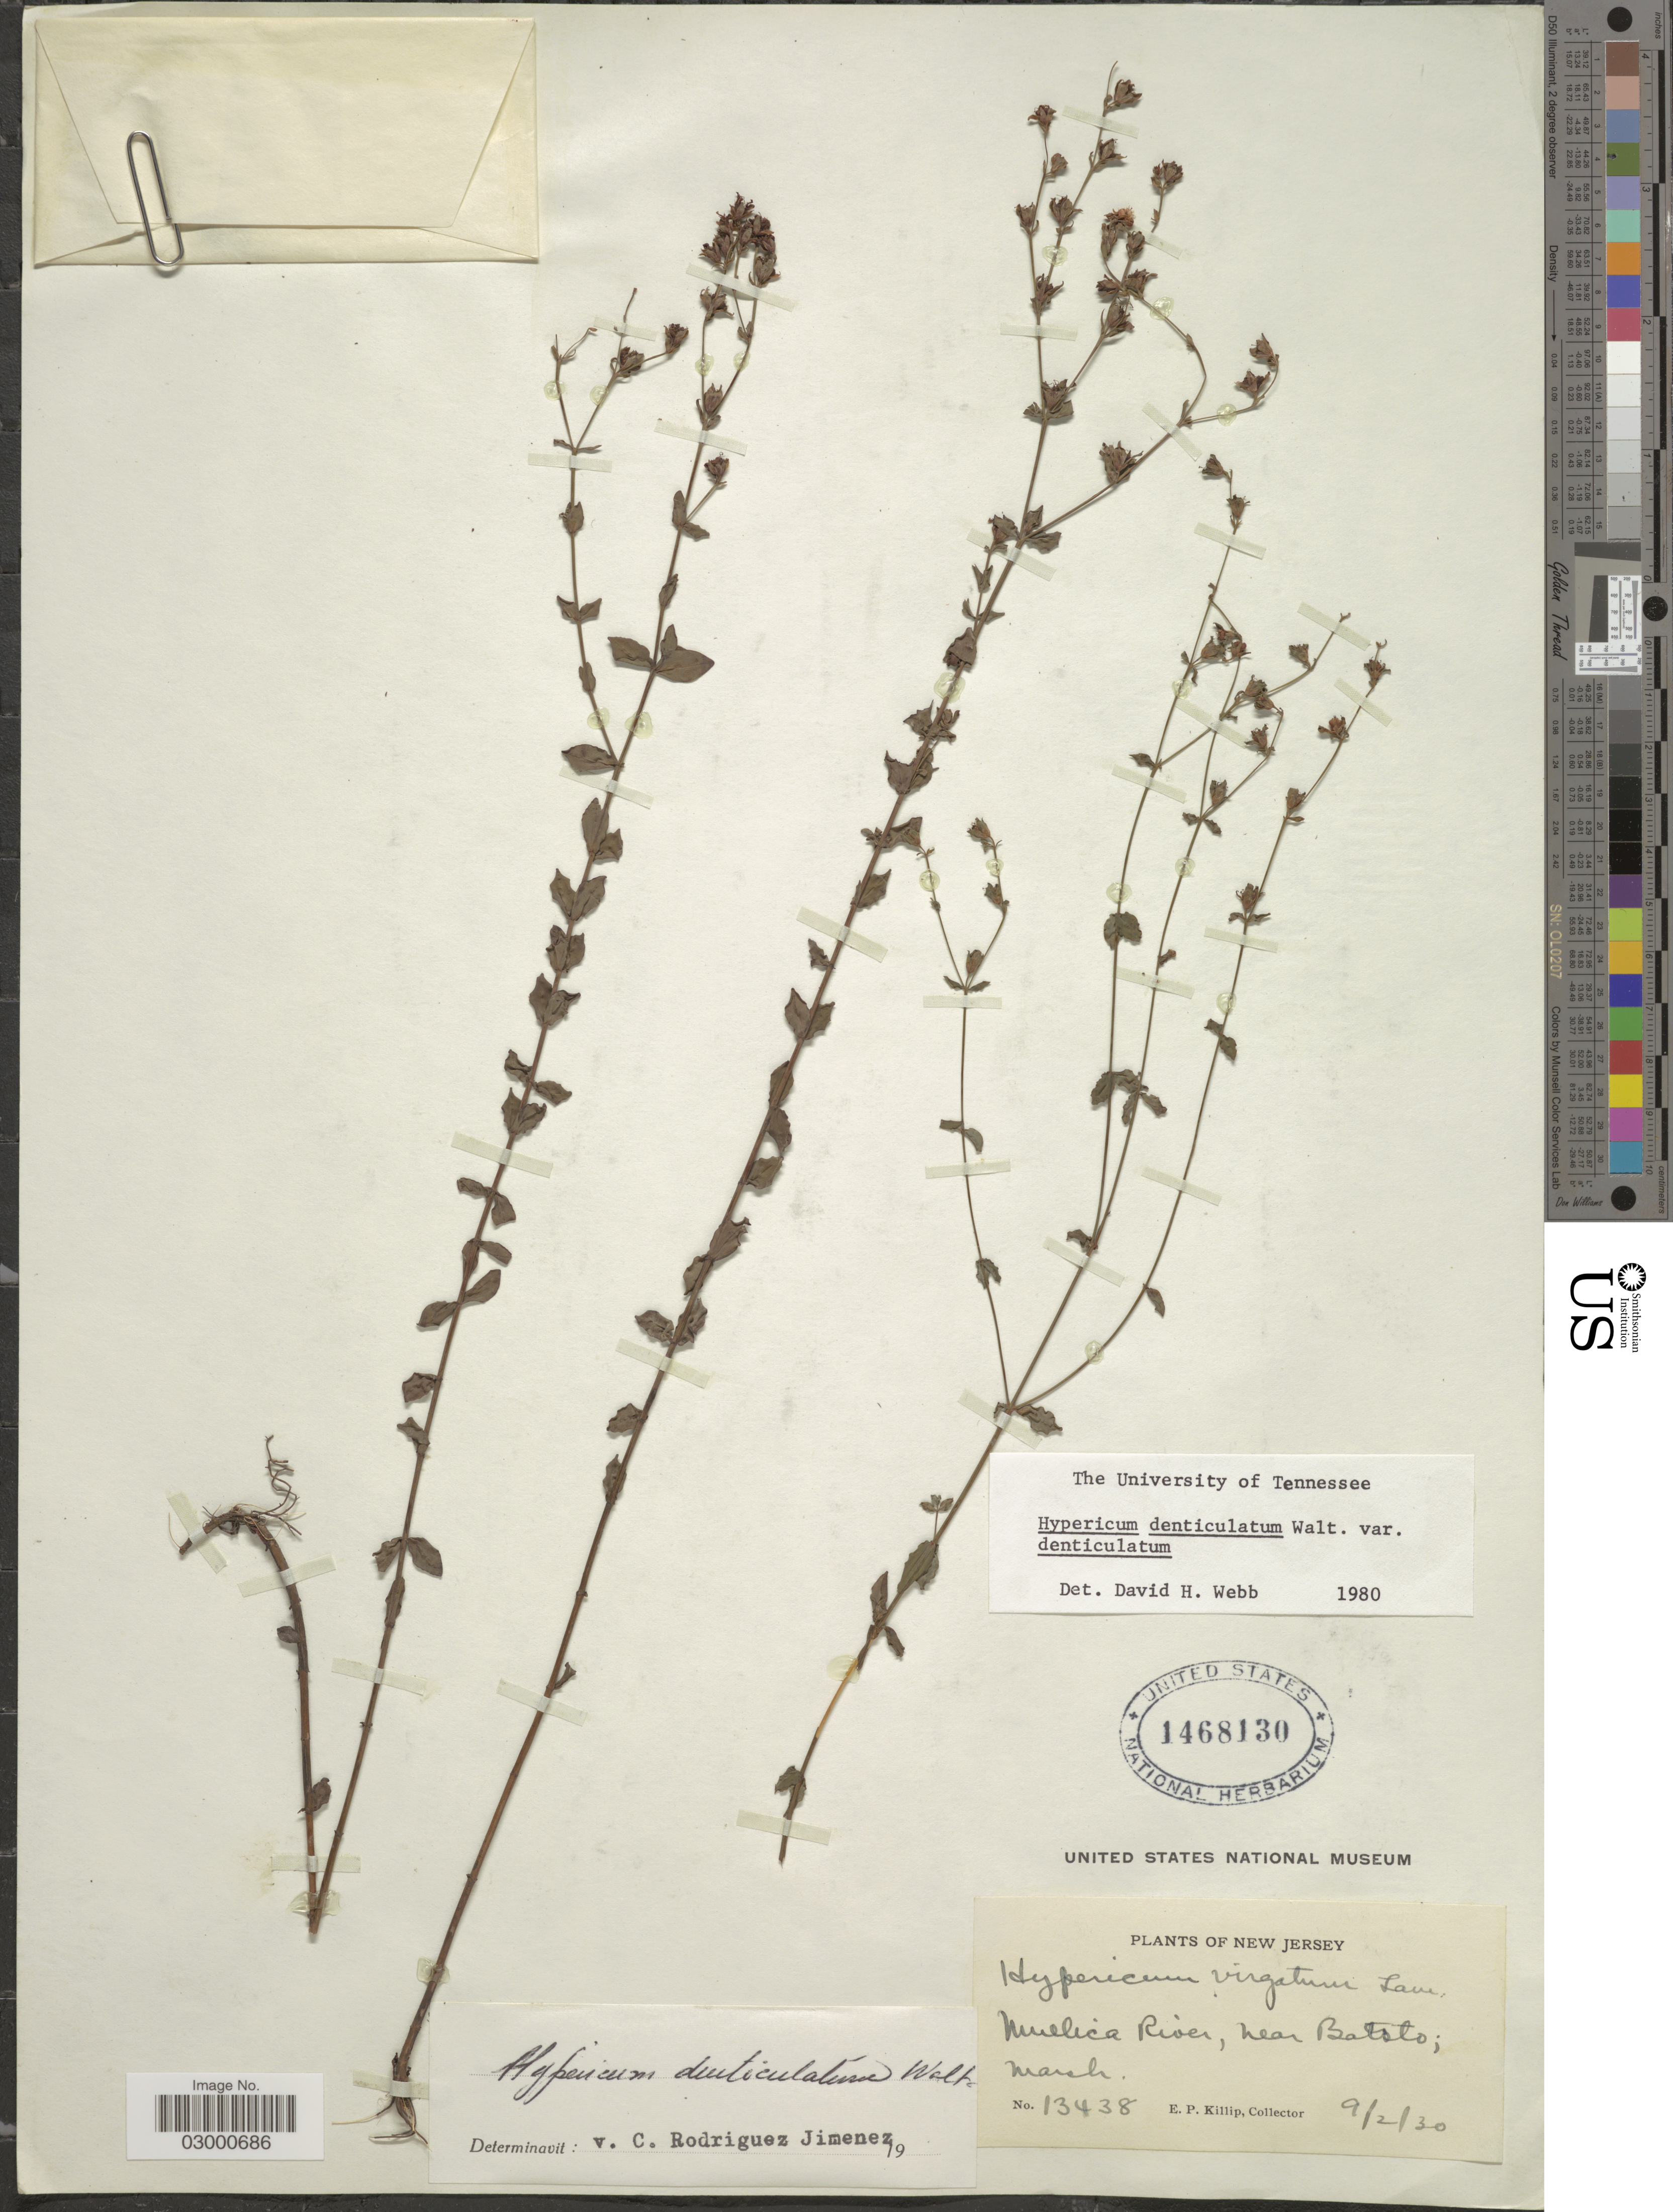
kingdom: Plantae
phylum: Tracheophyta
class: Magnoliopsida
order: Malpighiales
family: Hypericaceae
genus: Hypericum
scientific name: Hypericum denticulatum var. denticulatum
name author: Walter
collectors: E. P. Killip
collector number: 13438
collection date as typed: Transcribed d/m/y: 2/9/30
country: United States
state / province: New Jersey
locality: Mullica River, near Batsto.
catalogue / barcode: US 1468130